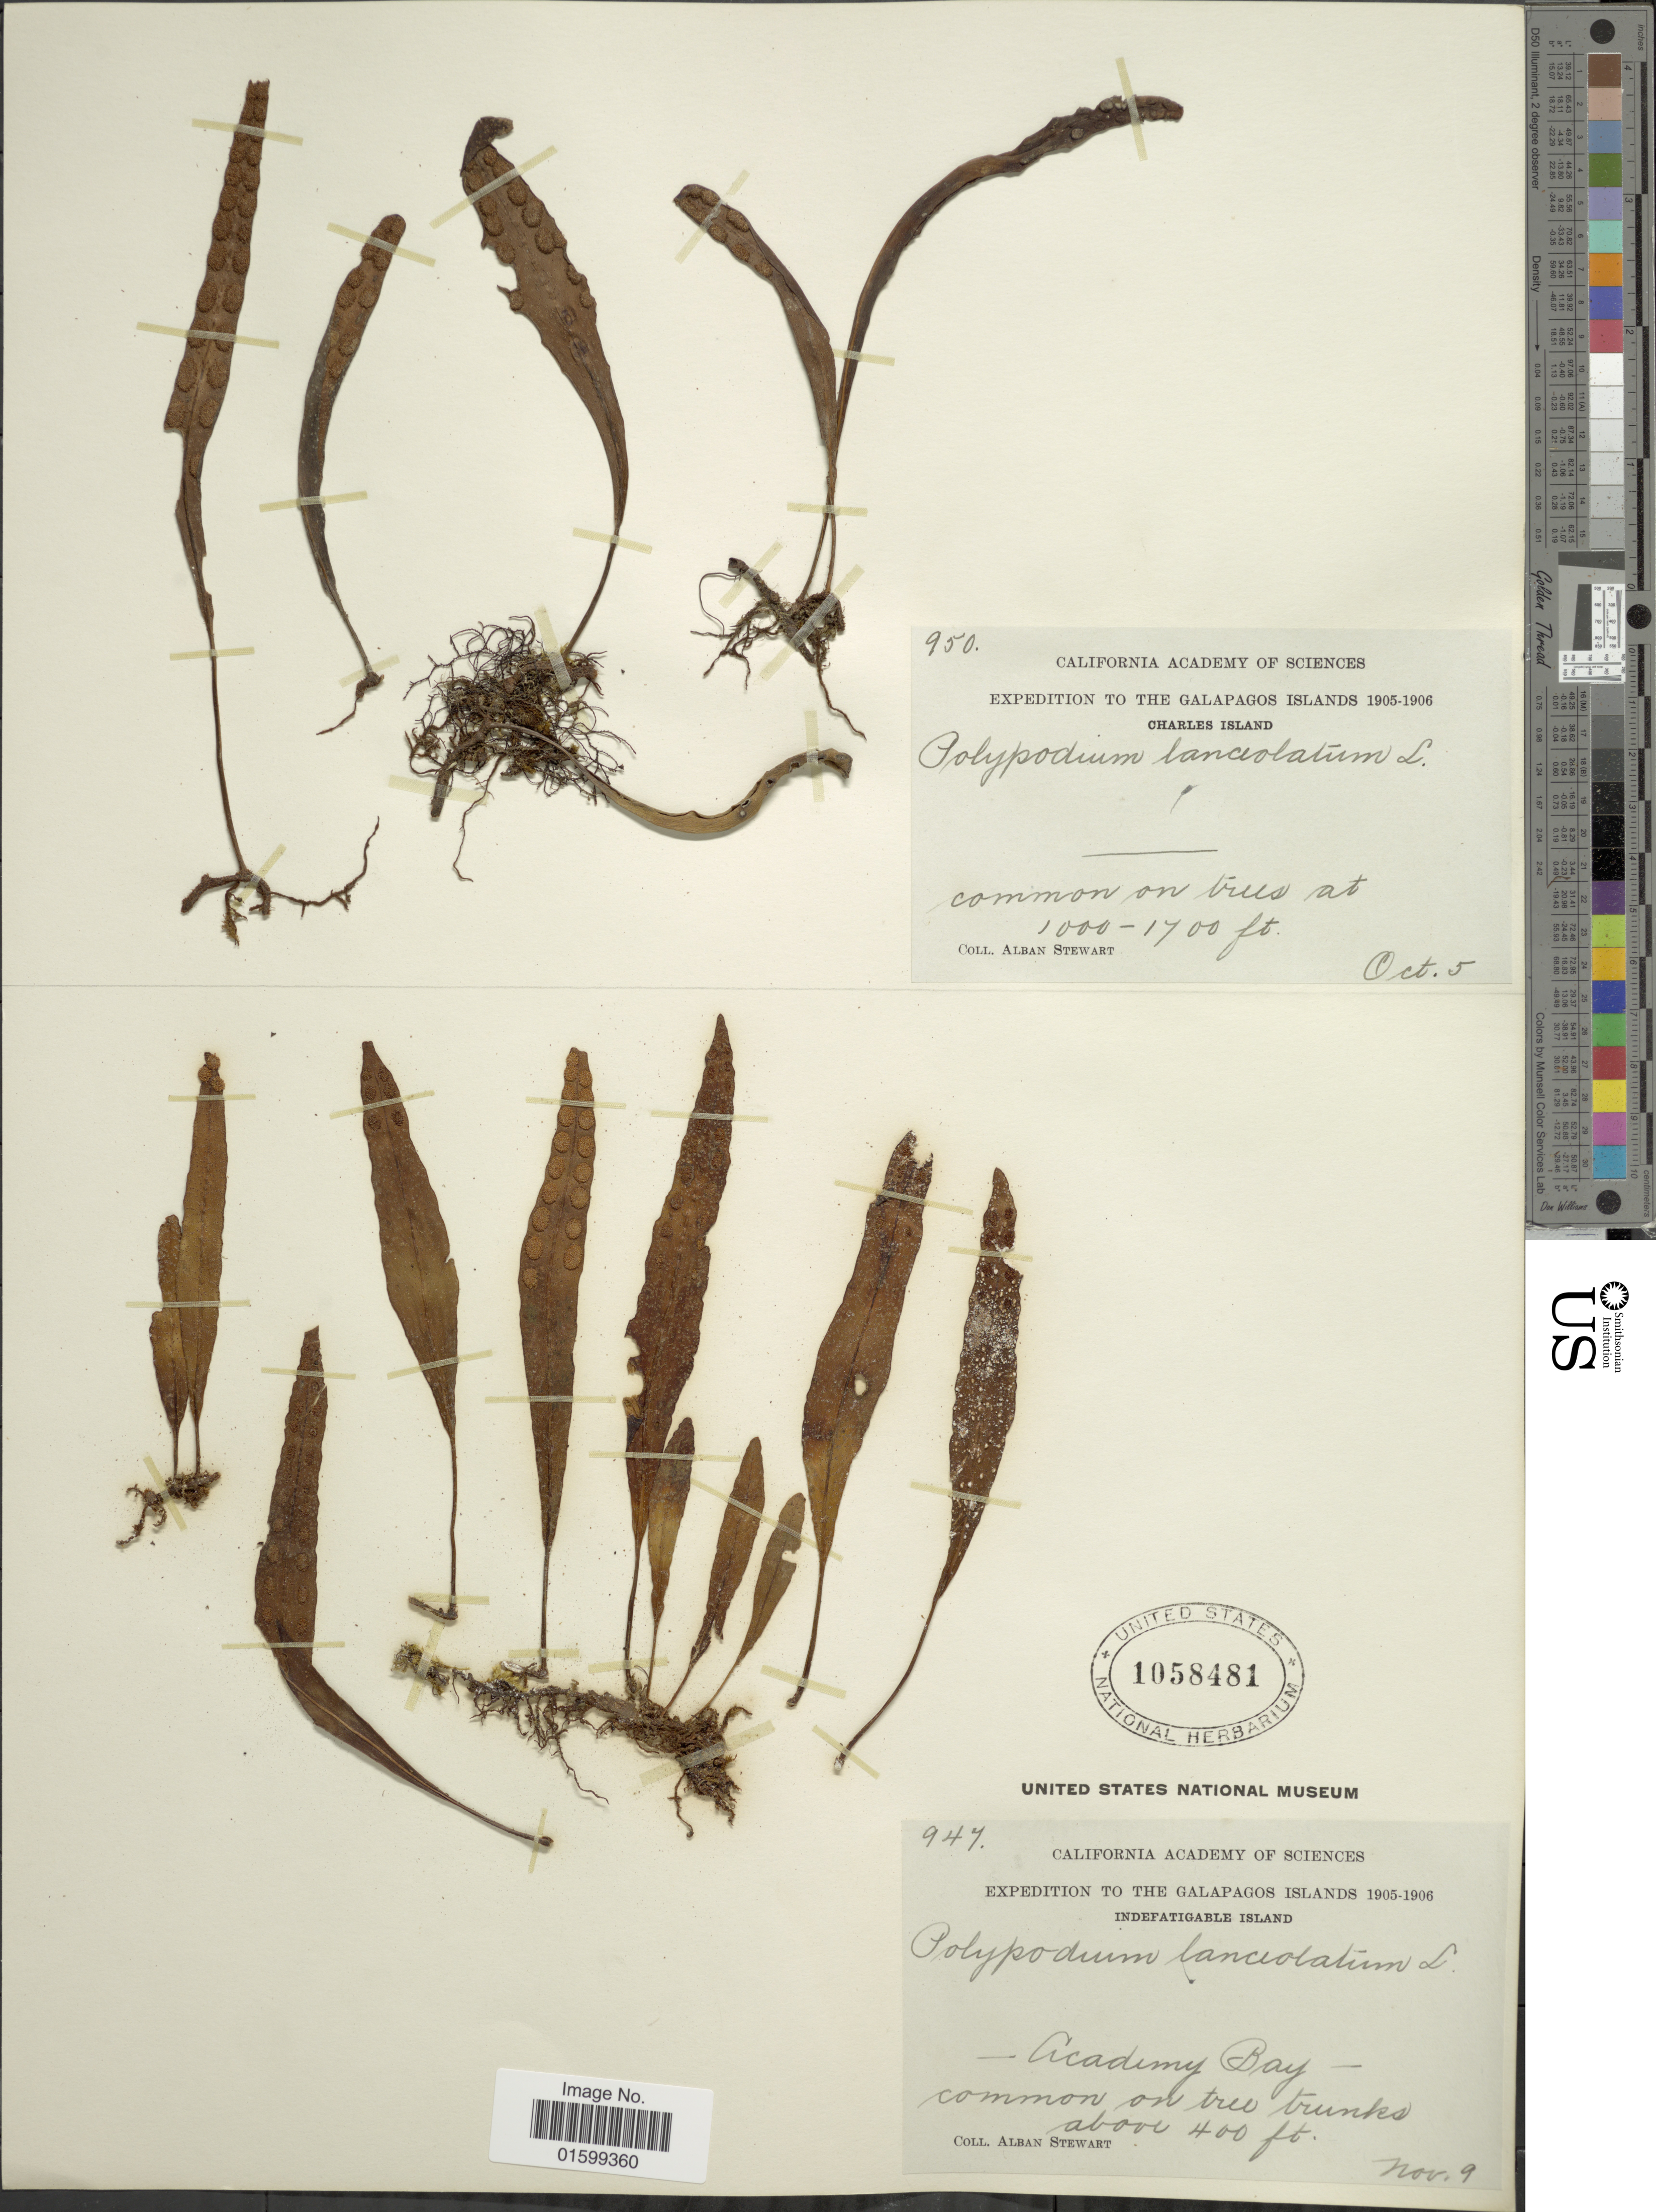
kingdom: Plantae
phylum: Tracheophyta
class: Polypodiopsida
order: Polypodiales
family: Polypodiaceae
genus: Pleopeltis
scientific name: Pleopeltis macrocarpa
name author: (Bory ex Willd.) Kaulf.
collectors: A. Stewart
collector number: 947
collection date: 1905-11-09/1906-11-09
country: Ecuador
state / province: Colón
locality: Galapagos Islands, Indefatigale Islands, Academy Bay, coomon on tree trunks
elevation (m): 122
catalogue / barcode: US 1058481